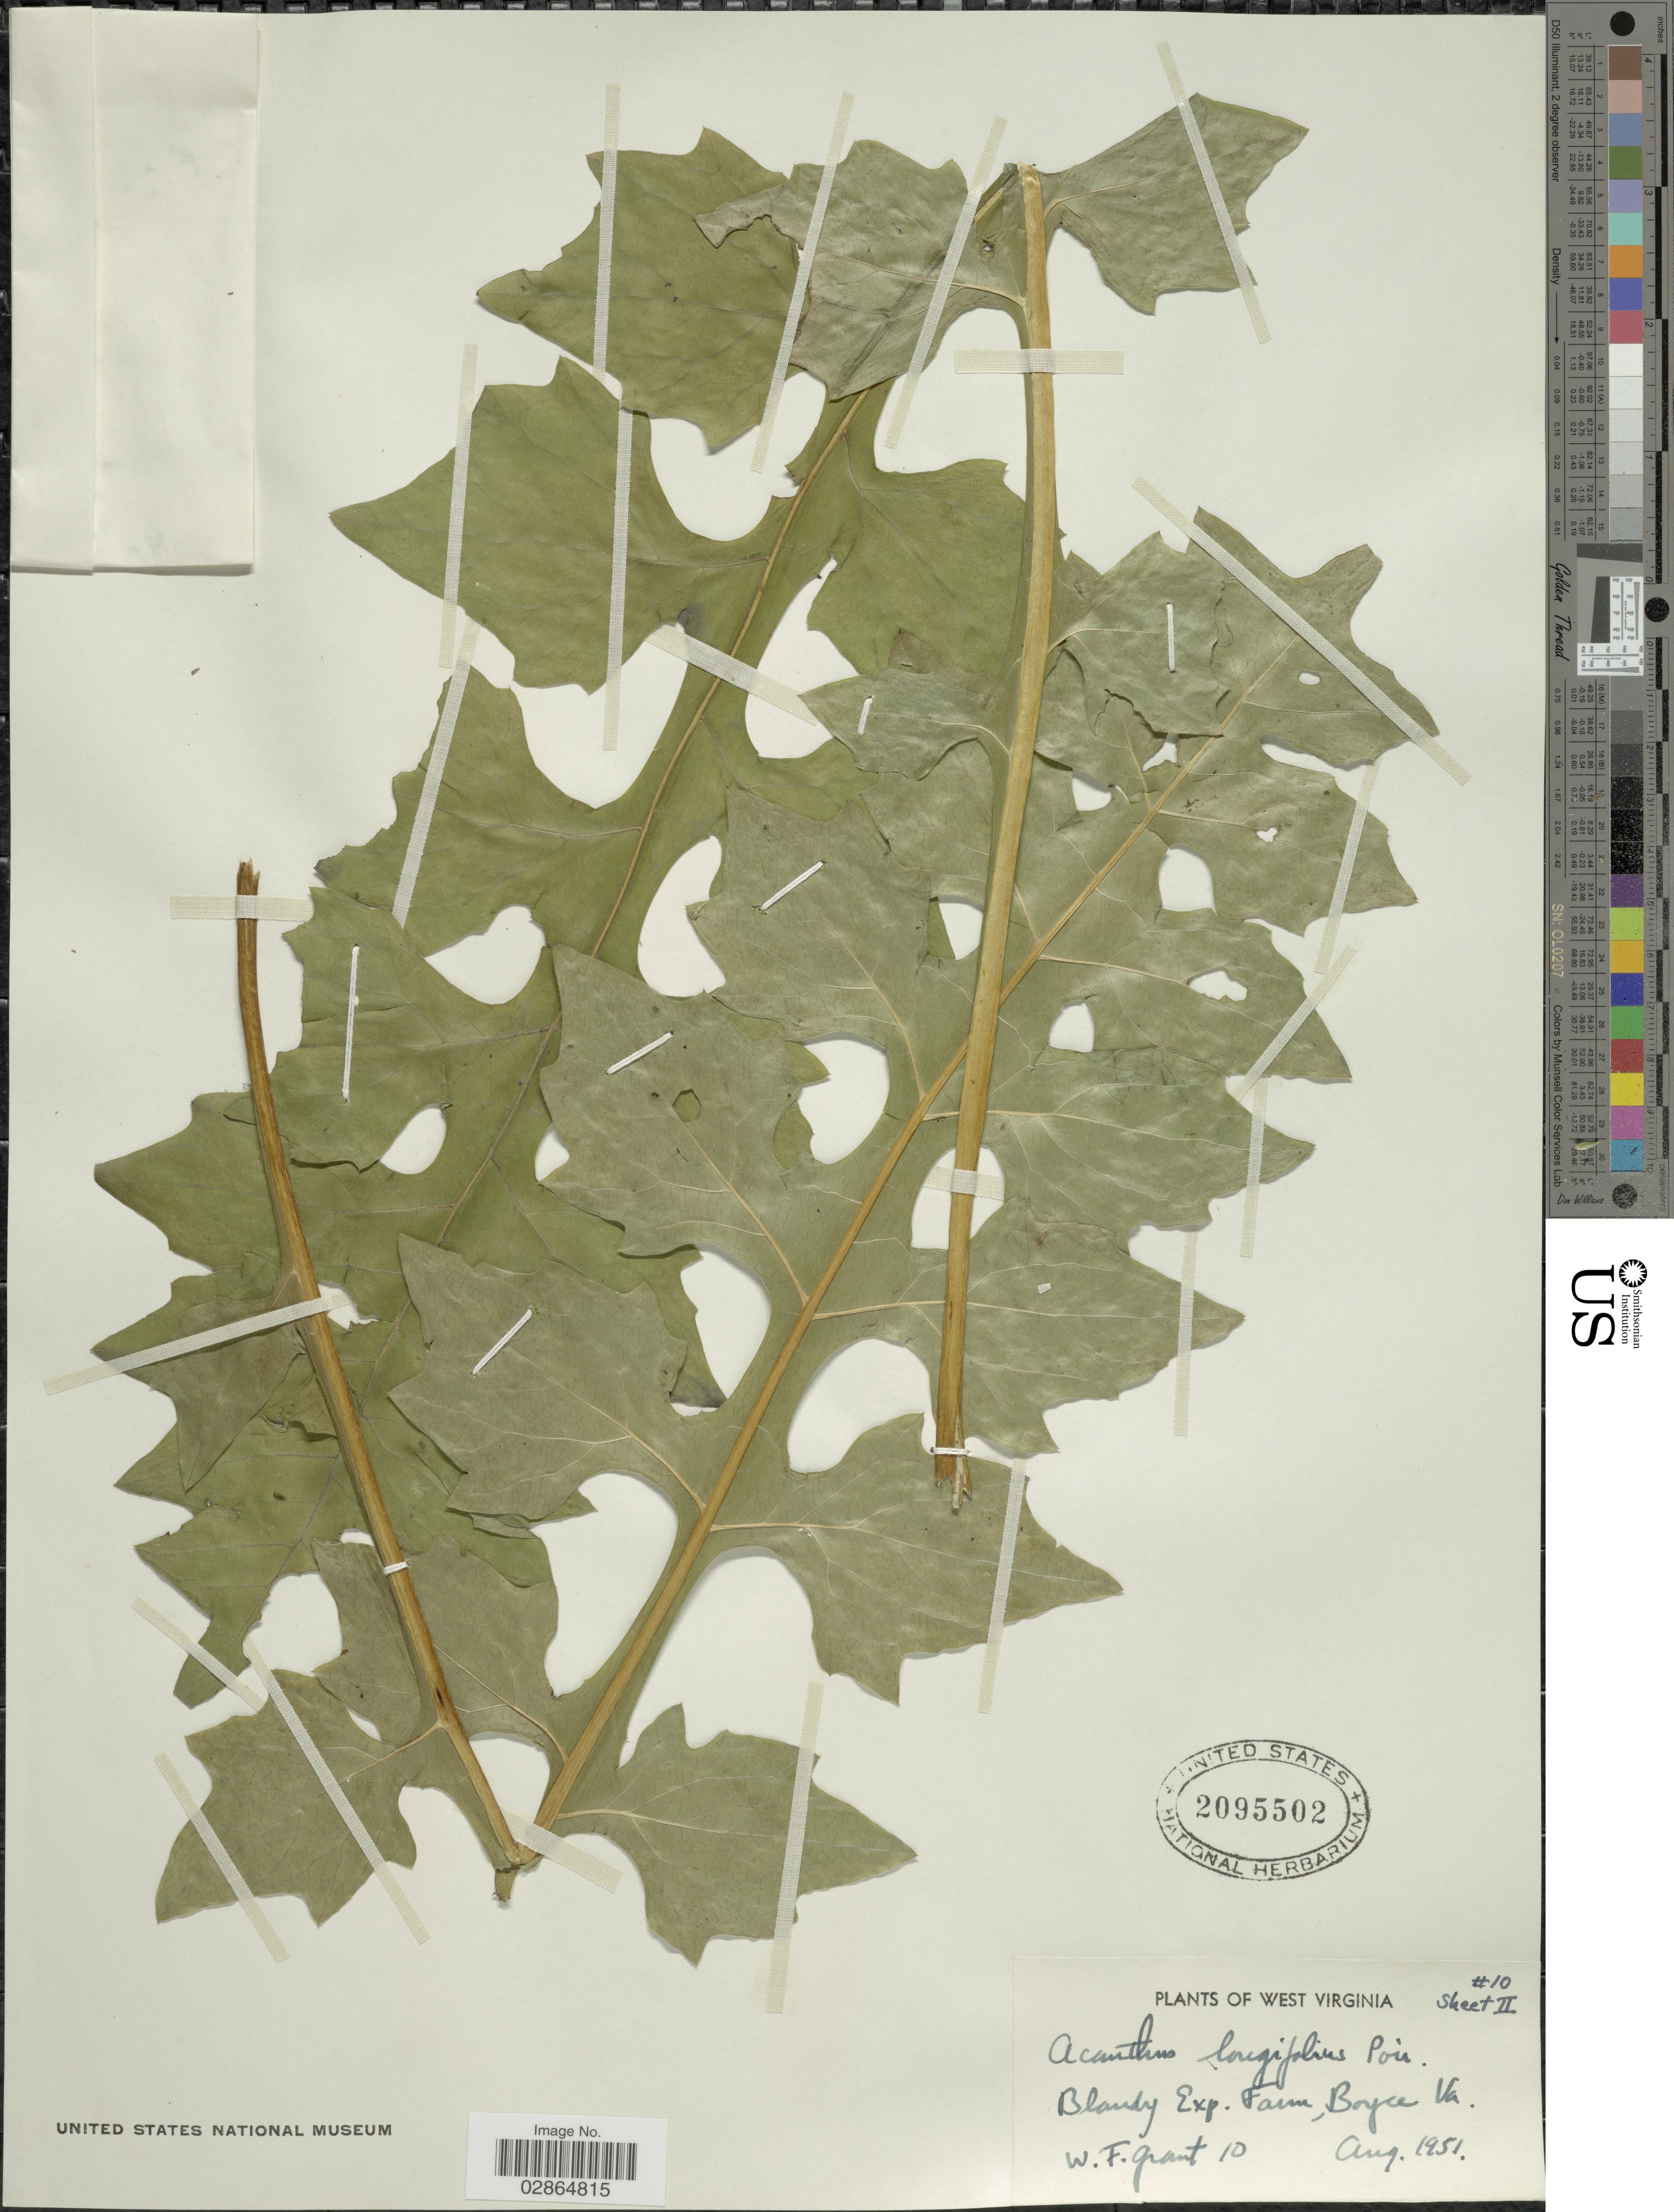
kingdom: Plantae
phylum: Tracheophyta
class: Magnoliopsida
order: Lamiales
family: Acanthaceae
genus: Acanthus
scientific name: Acanthus longifolius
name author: Poir.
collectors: W. Grant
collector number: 10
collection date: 1951-08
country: United States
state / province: Virginia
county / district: Clarke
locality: Blandy Exp. Farm, Boyce, Va.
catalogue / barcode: US 2095502